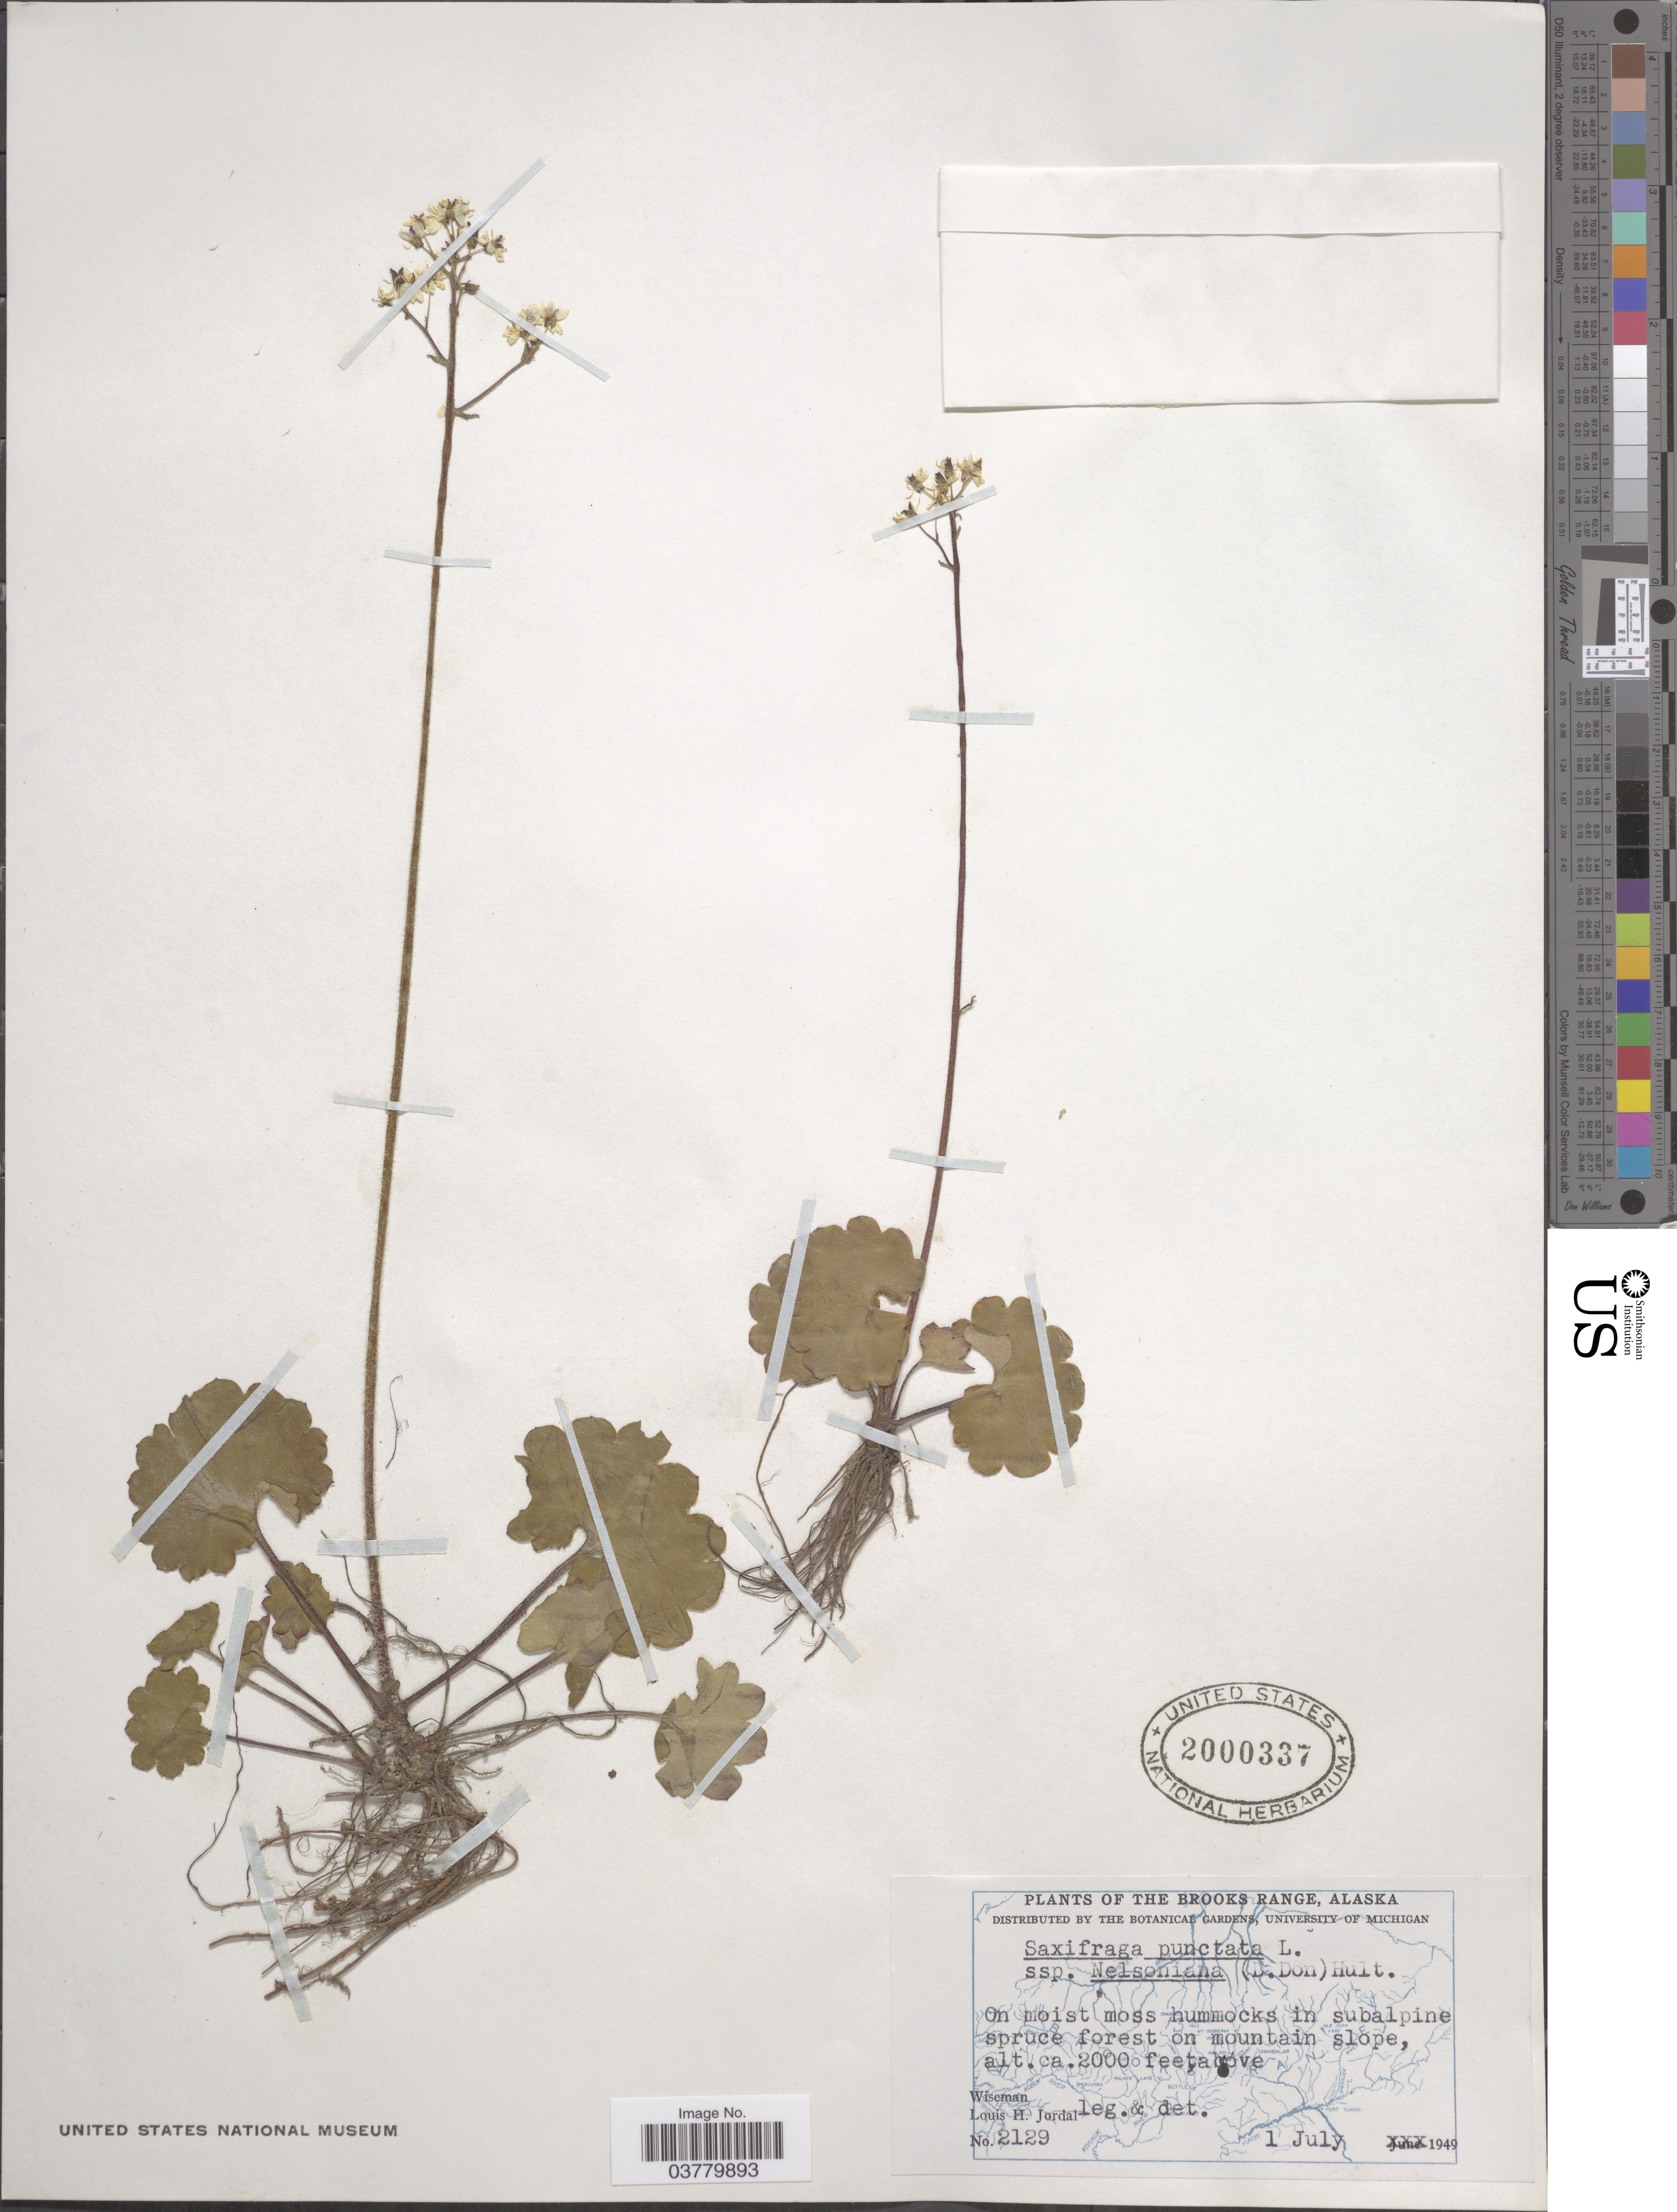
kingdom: Plantae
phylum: Tracheophyta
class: Magnoliopsida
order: Saxifragales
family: Saxifragaceae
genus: Micranthes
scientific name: Micranthes nelsoniana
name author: (D. Don) Small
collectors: L. Jordal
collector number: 2129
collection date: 1949-07-01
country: United States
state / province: Alaska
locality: The Brooks Range. In subalpine spruce forest on mountain slope, Wiseman.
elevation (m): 610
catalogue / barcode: US 2000337